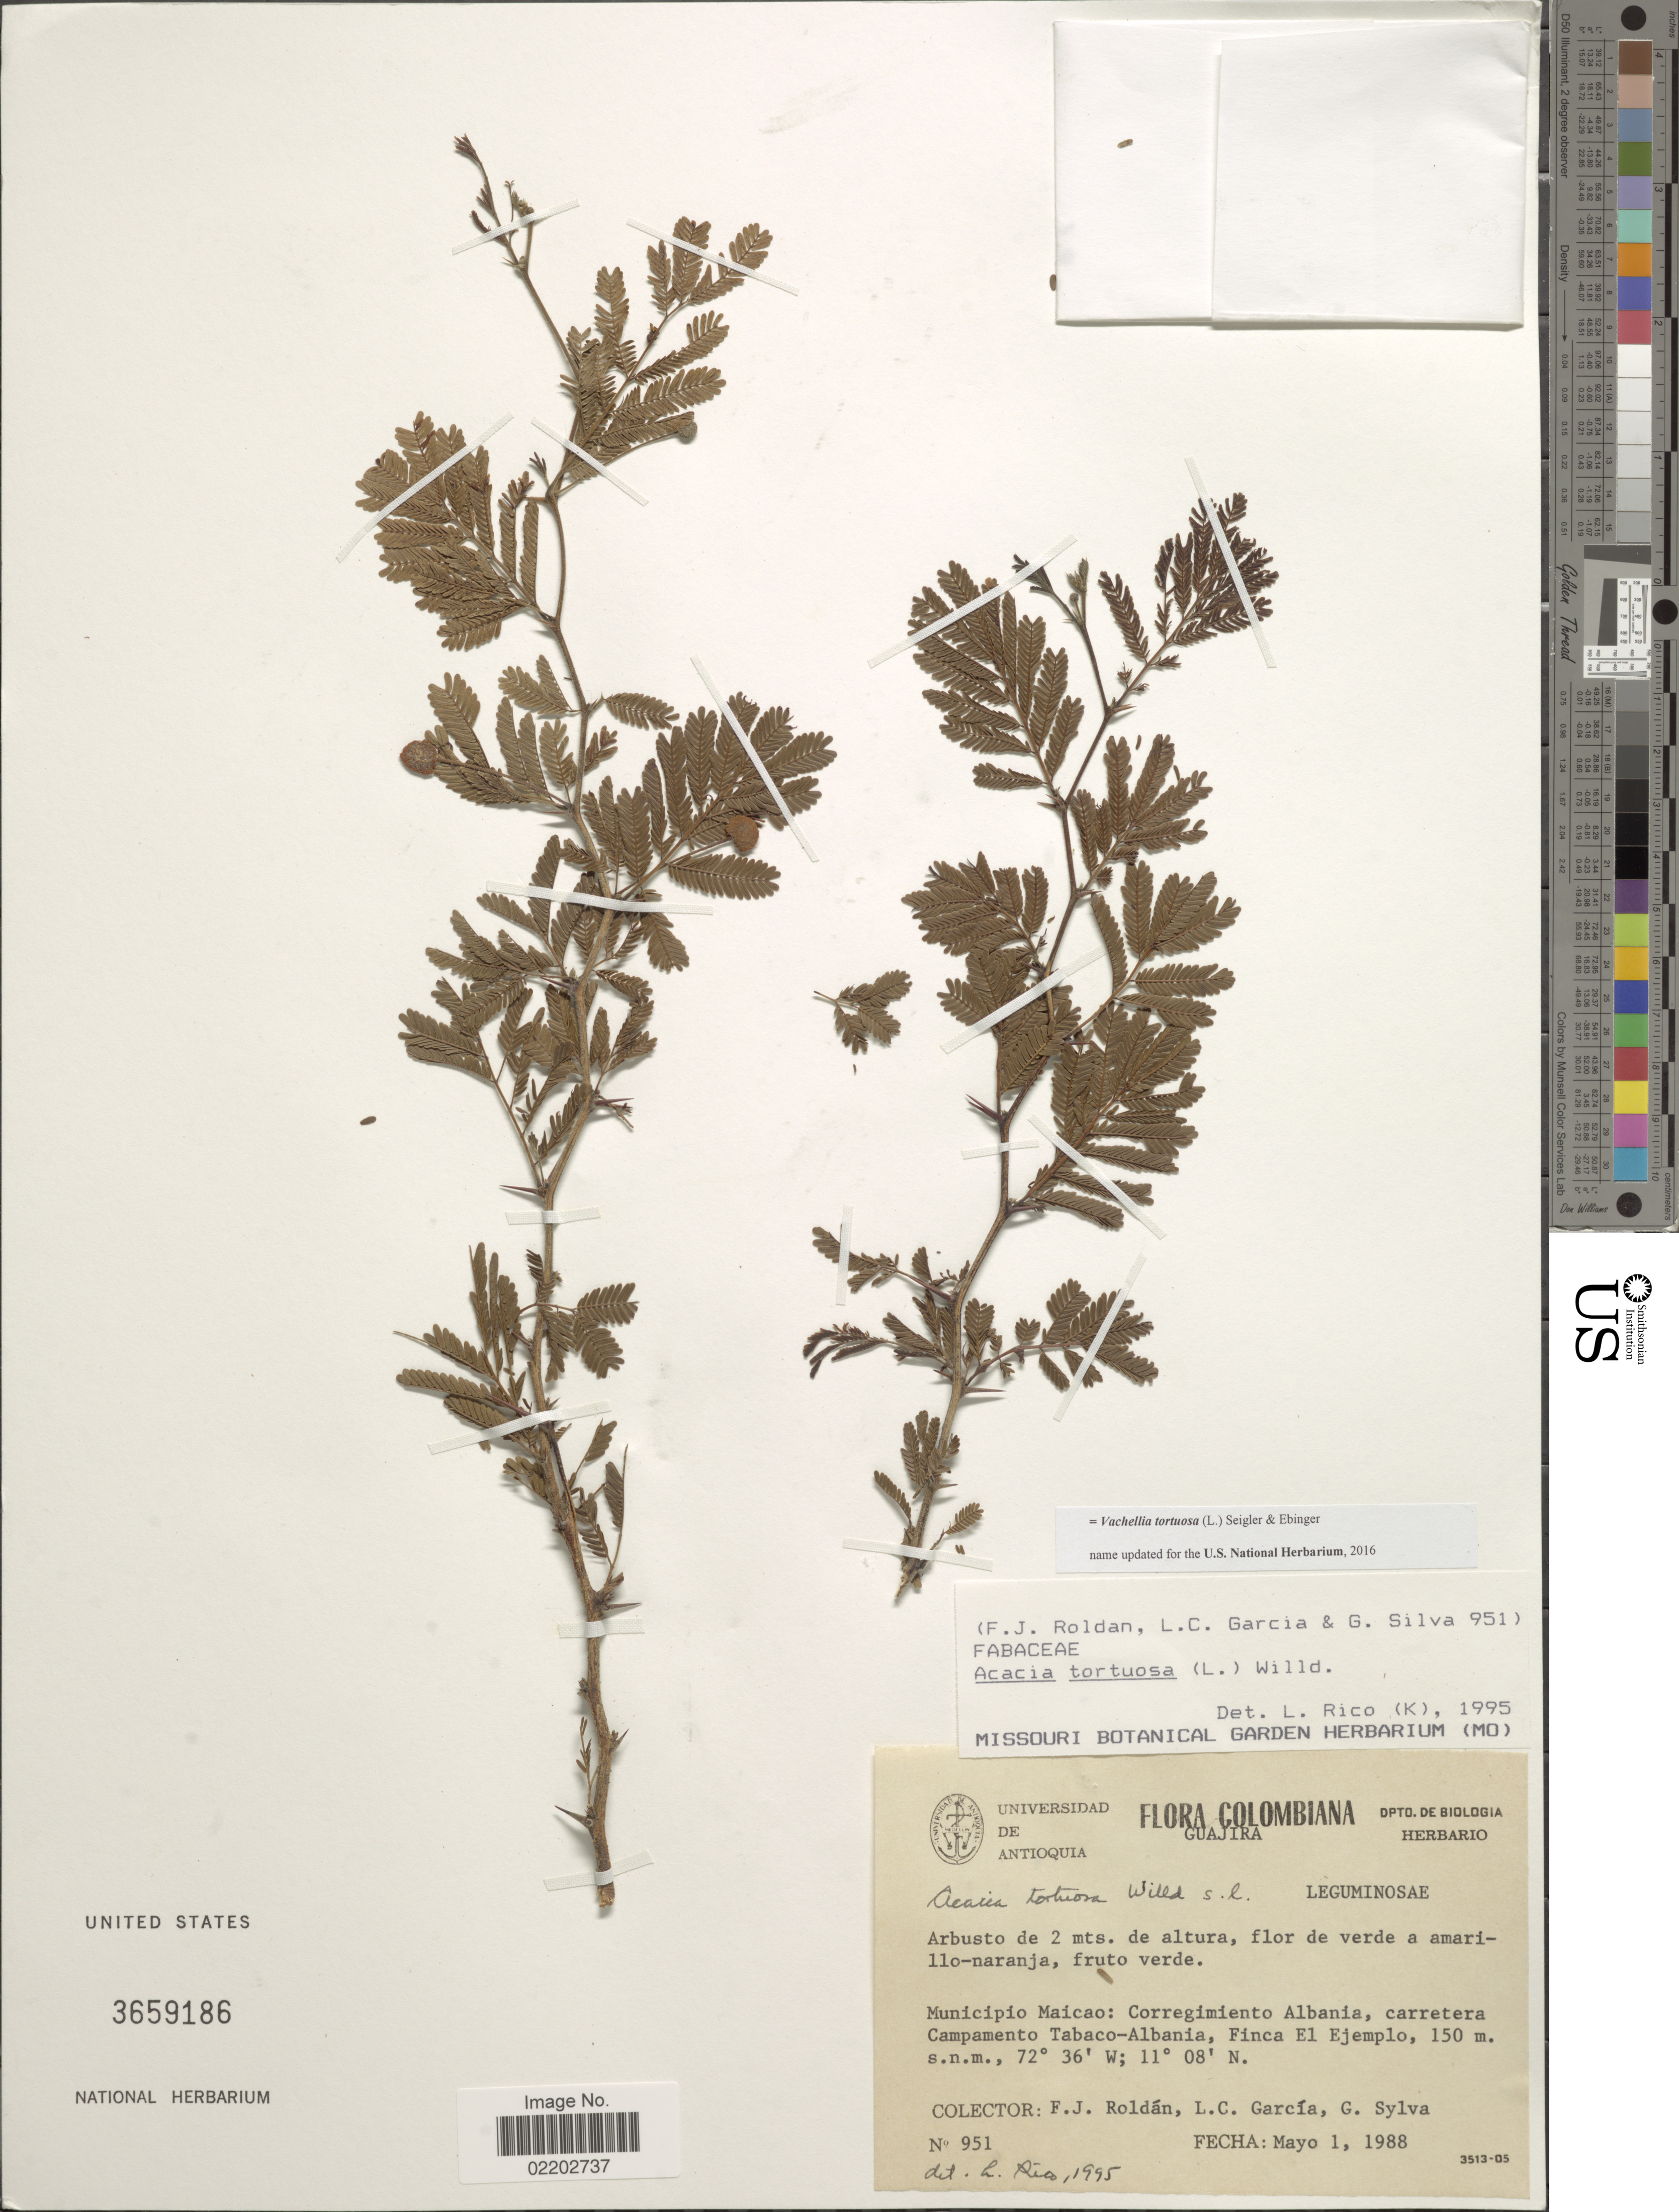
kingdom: Plantae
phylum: Tracheophyta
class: Magnoliopsida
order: Fabales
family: Fabaceae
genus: Vachellia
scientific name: Vachellia tortuosa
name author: (L.) Seigler & Ebinger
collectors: F. J. Roldán, L. C. Garcia & G. Sylva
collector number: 951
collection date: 1988-05-01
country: Colombia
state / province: La Guajira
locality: Guajira, municipio Maicao: Corregimiento Albania, carretera Campamento Tabac-Albania, Finca El Ejemplo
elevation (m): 150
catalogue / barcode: US 3659186